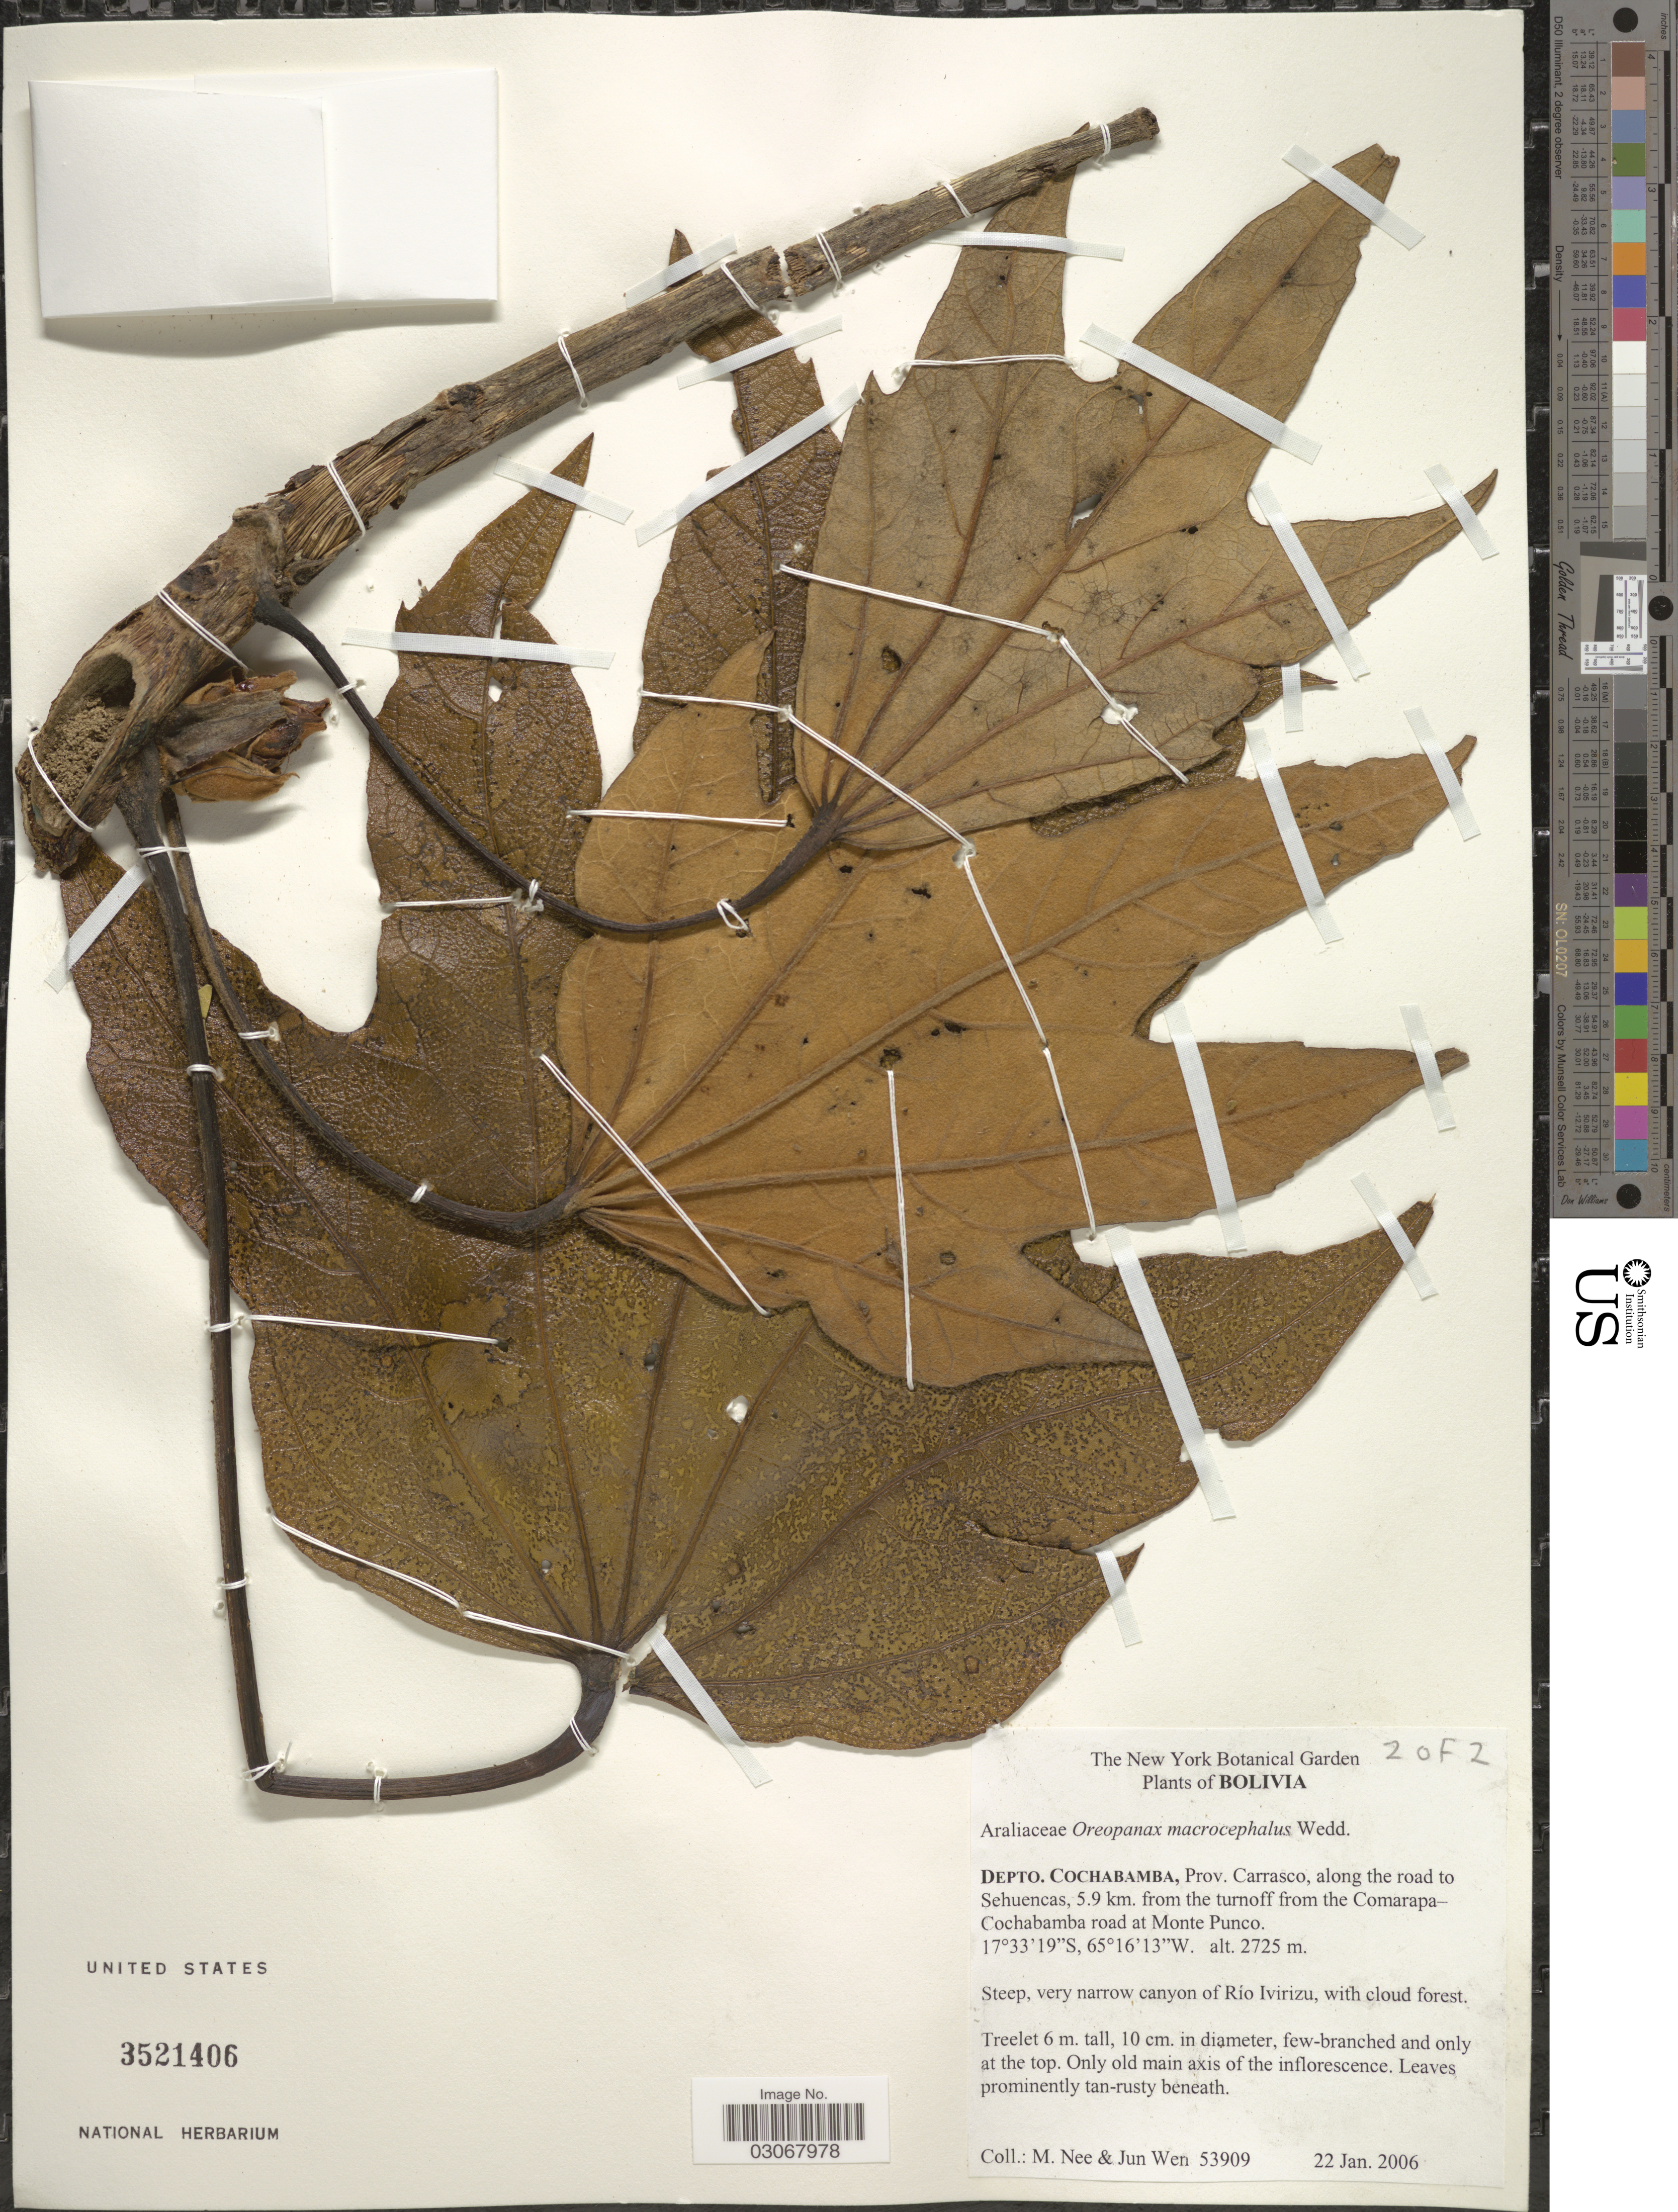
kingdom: Plantae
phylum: Tracheophyta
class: Magnoliopsida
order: Apiales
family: Araliaceae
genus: Oreopanax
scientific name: Oreopanax macrocephalus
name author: Decne. & Planch. ex Wedd.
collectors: M. Nee & J. Wen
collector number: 53909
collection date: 2006-01-22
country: Bolivia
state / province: Cochabamba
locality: Depto. Cochabamba, Prov. Carrasco, along the road to Sehuencas, 5.9 km. from the turnoff from the Comarapa-Cochabamba road at Monte Punco.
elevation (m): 2725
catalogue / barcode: US 3521406